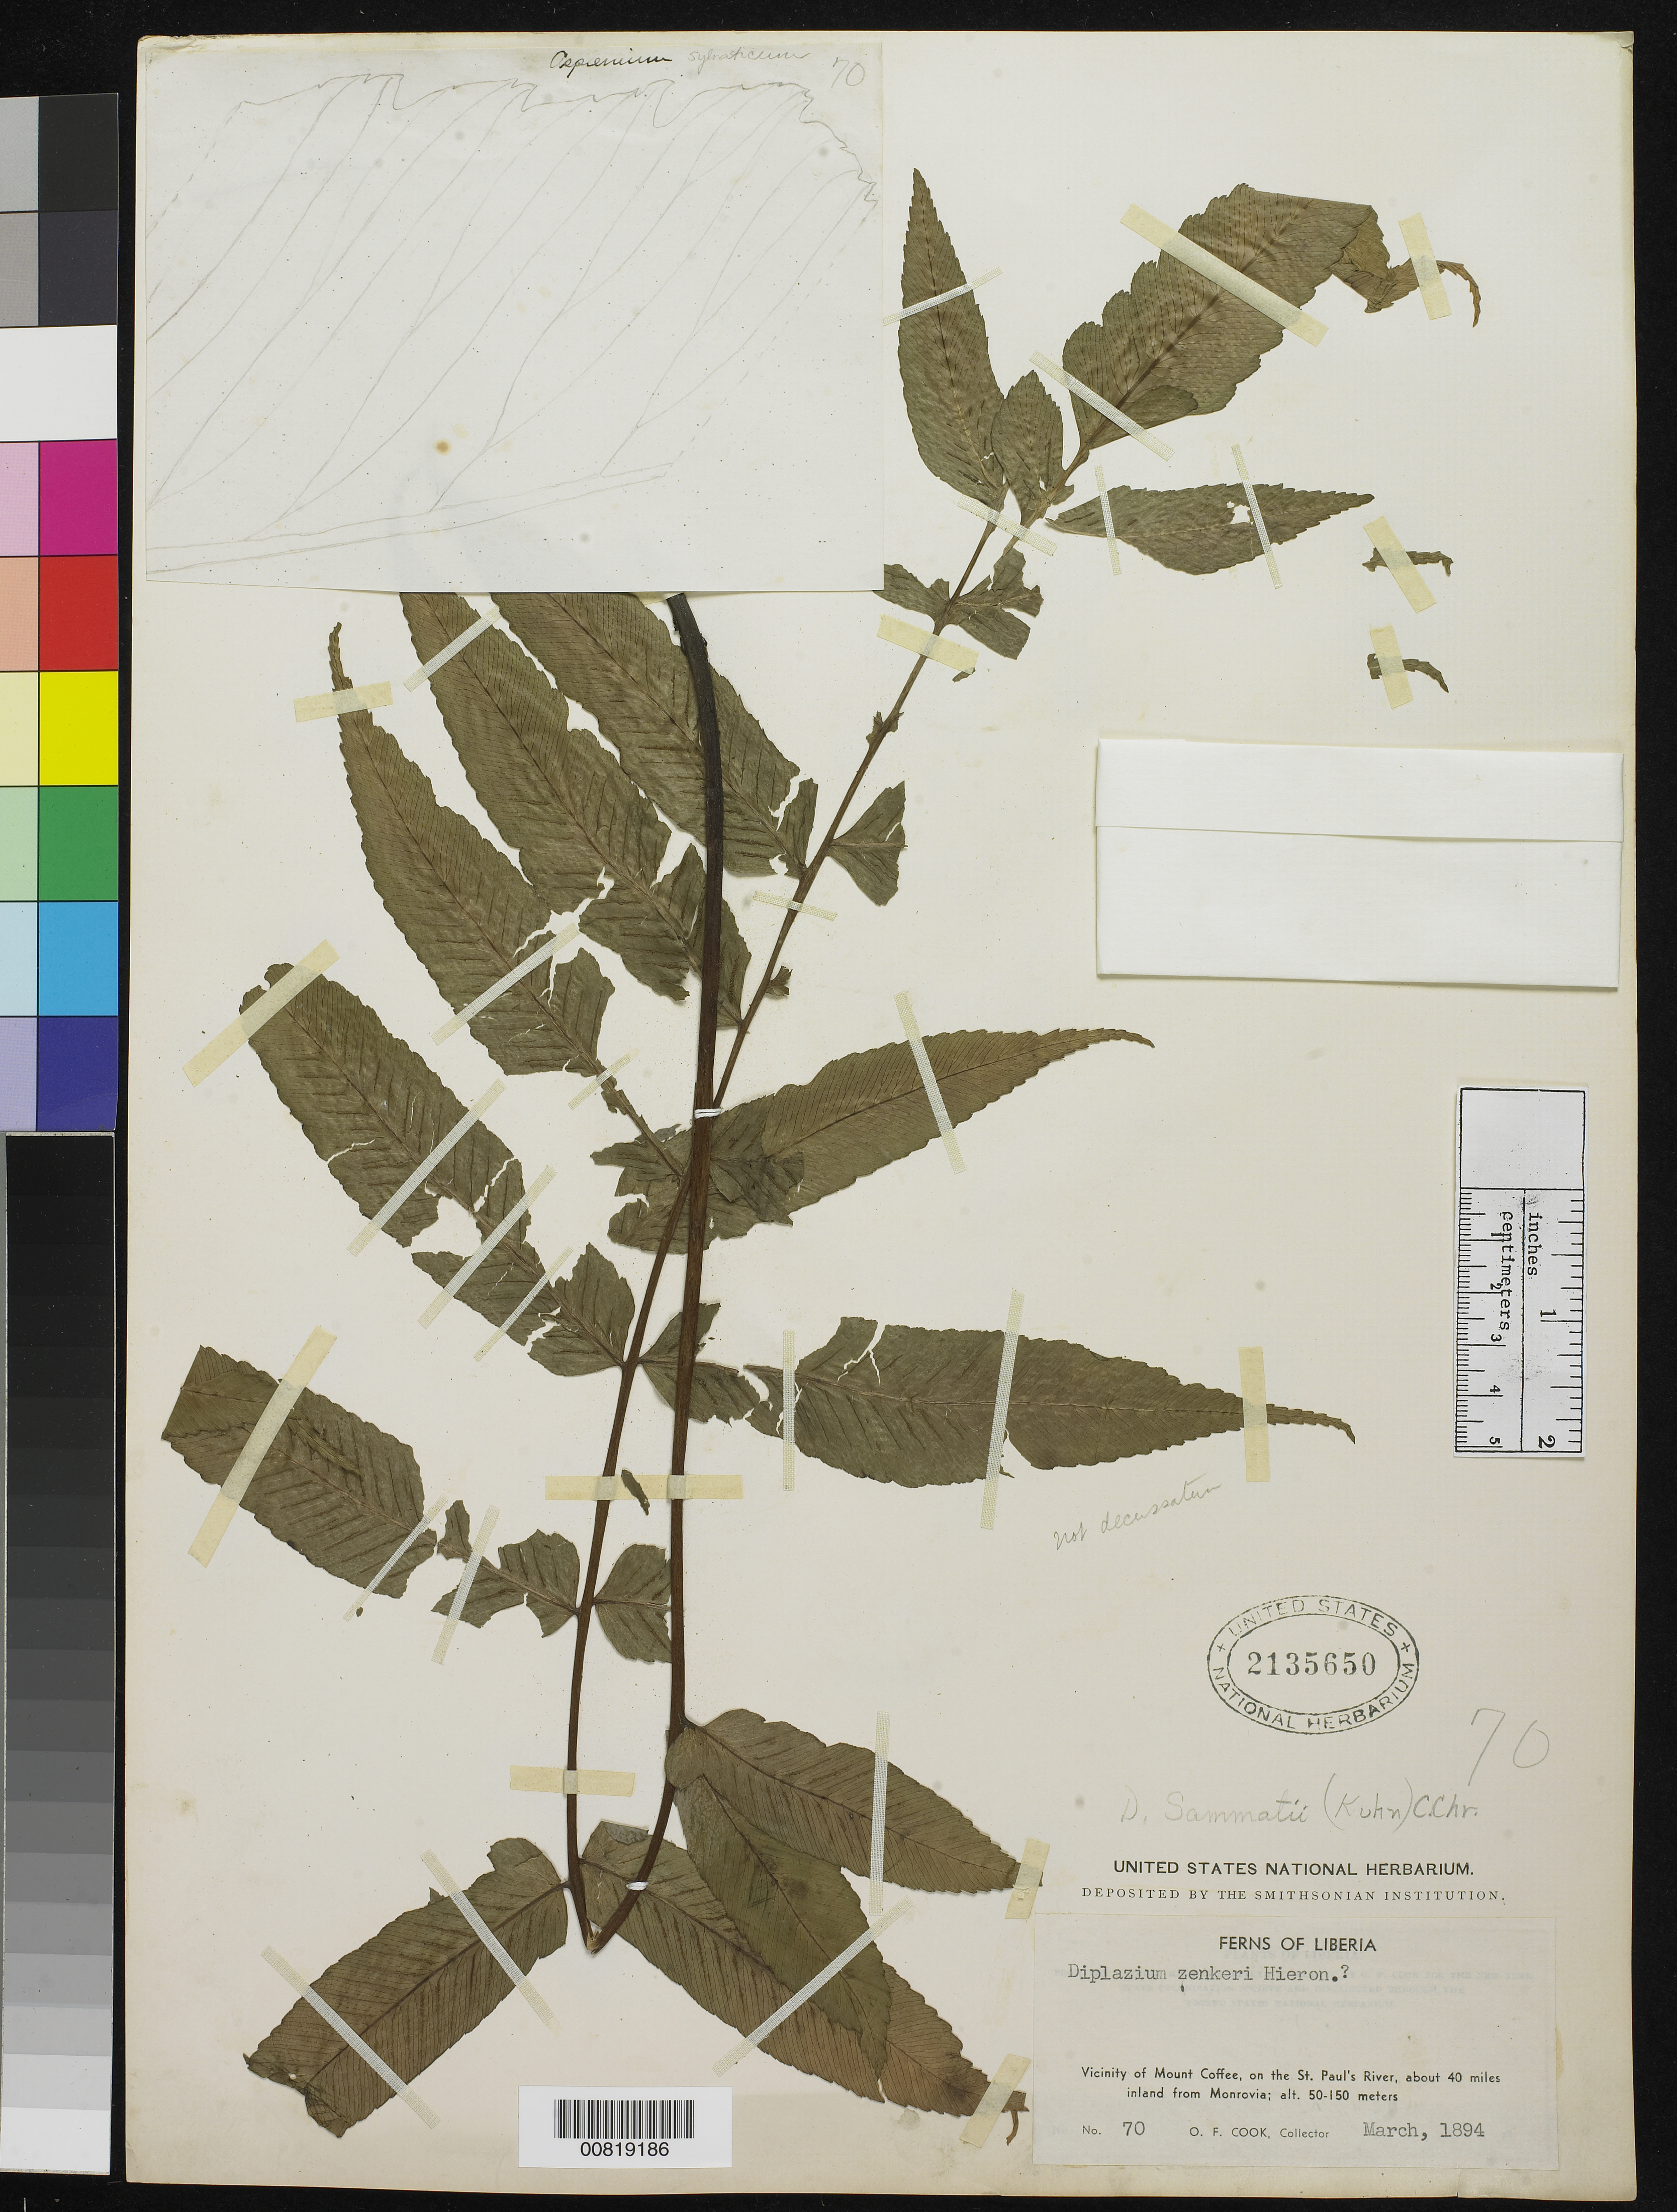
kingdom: Plantae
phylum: Tracheophyta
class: Polypodiopsida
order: Polypodiales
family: Athyriaceae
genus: Diplazium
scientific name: Diplazium sammatii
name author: (Kuhn) C. Chr.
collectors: O. F. Cook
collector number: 70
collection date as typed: Mar 1894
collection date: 1894-03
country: Liberia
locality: Vicinity of Mt. Coffee, on the St. Paul's River, about 40 miles inland from Monrovia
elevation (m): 50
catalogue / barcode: US 2135650